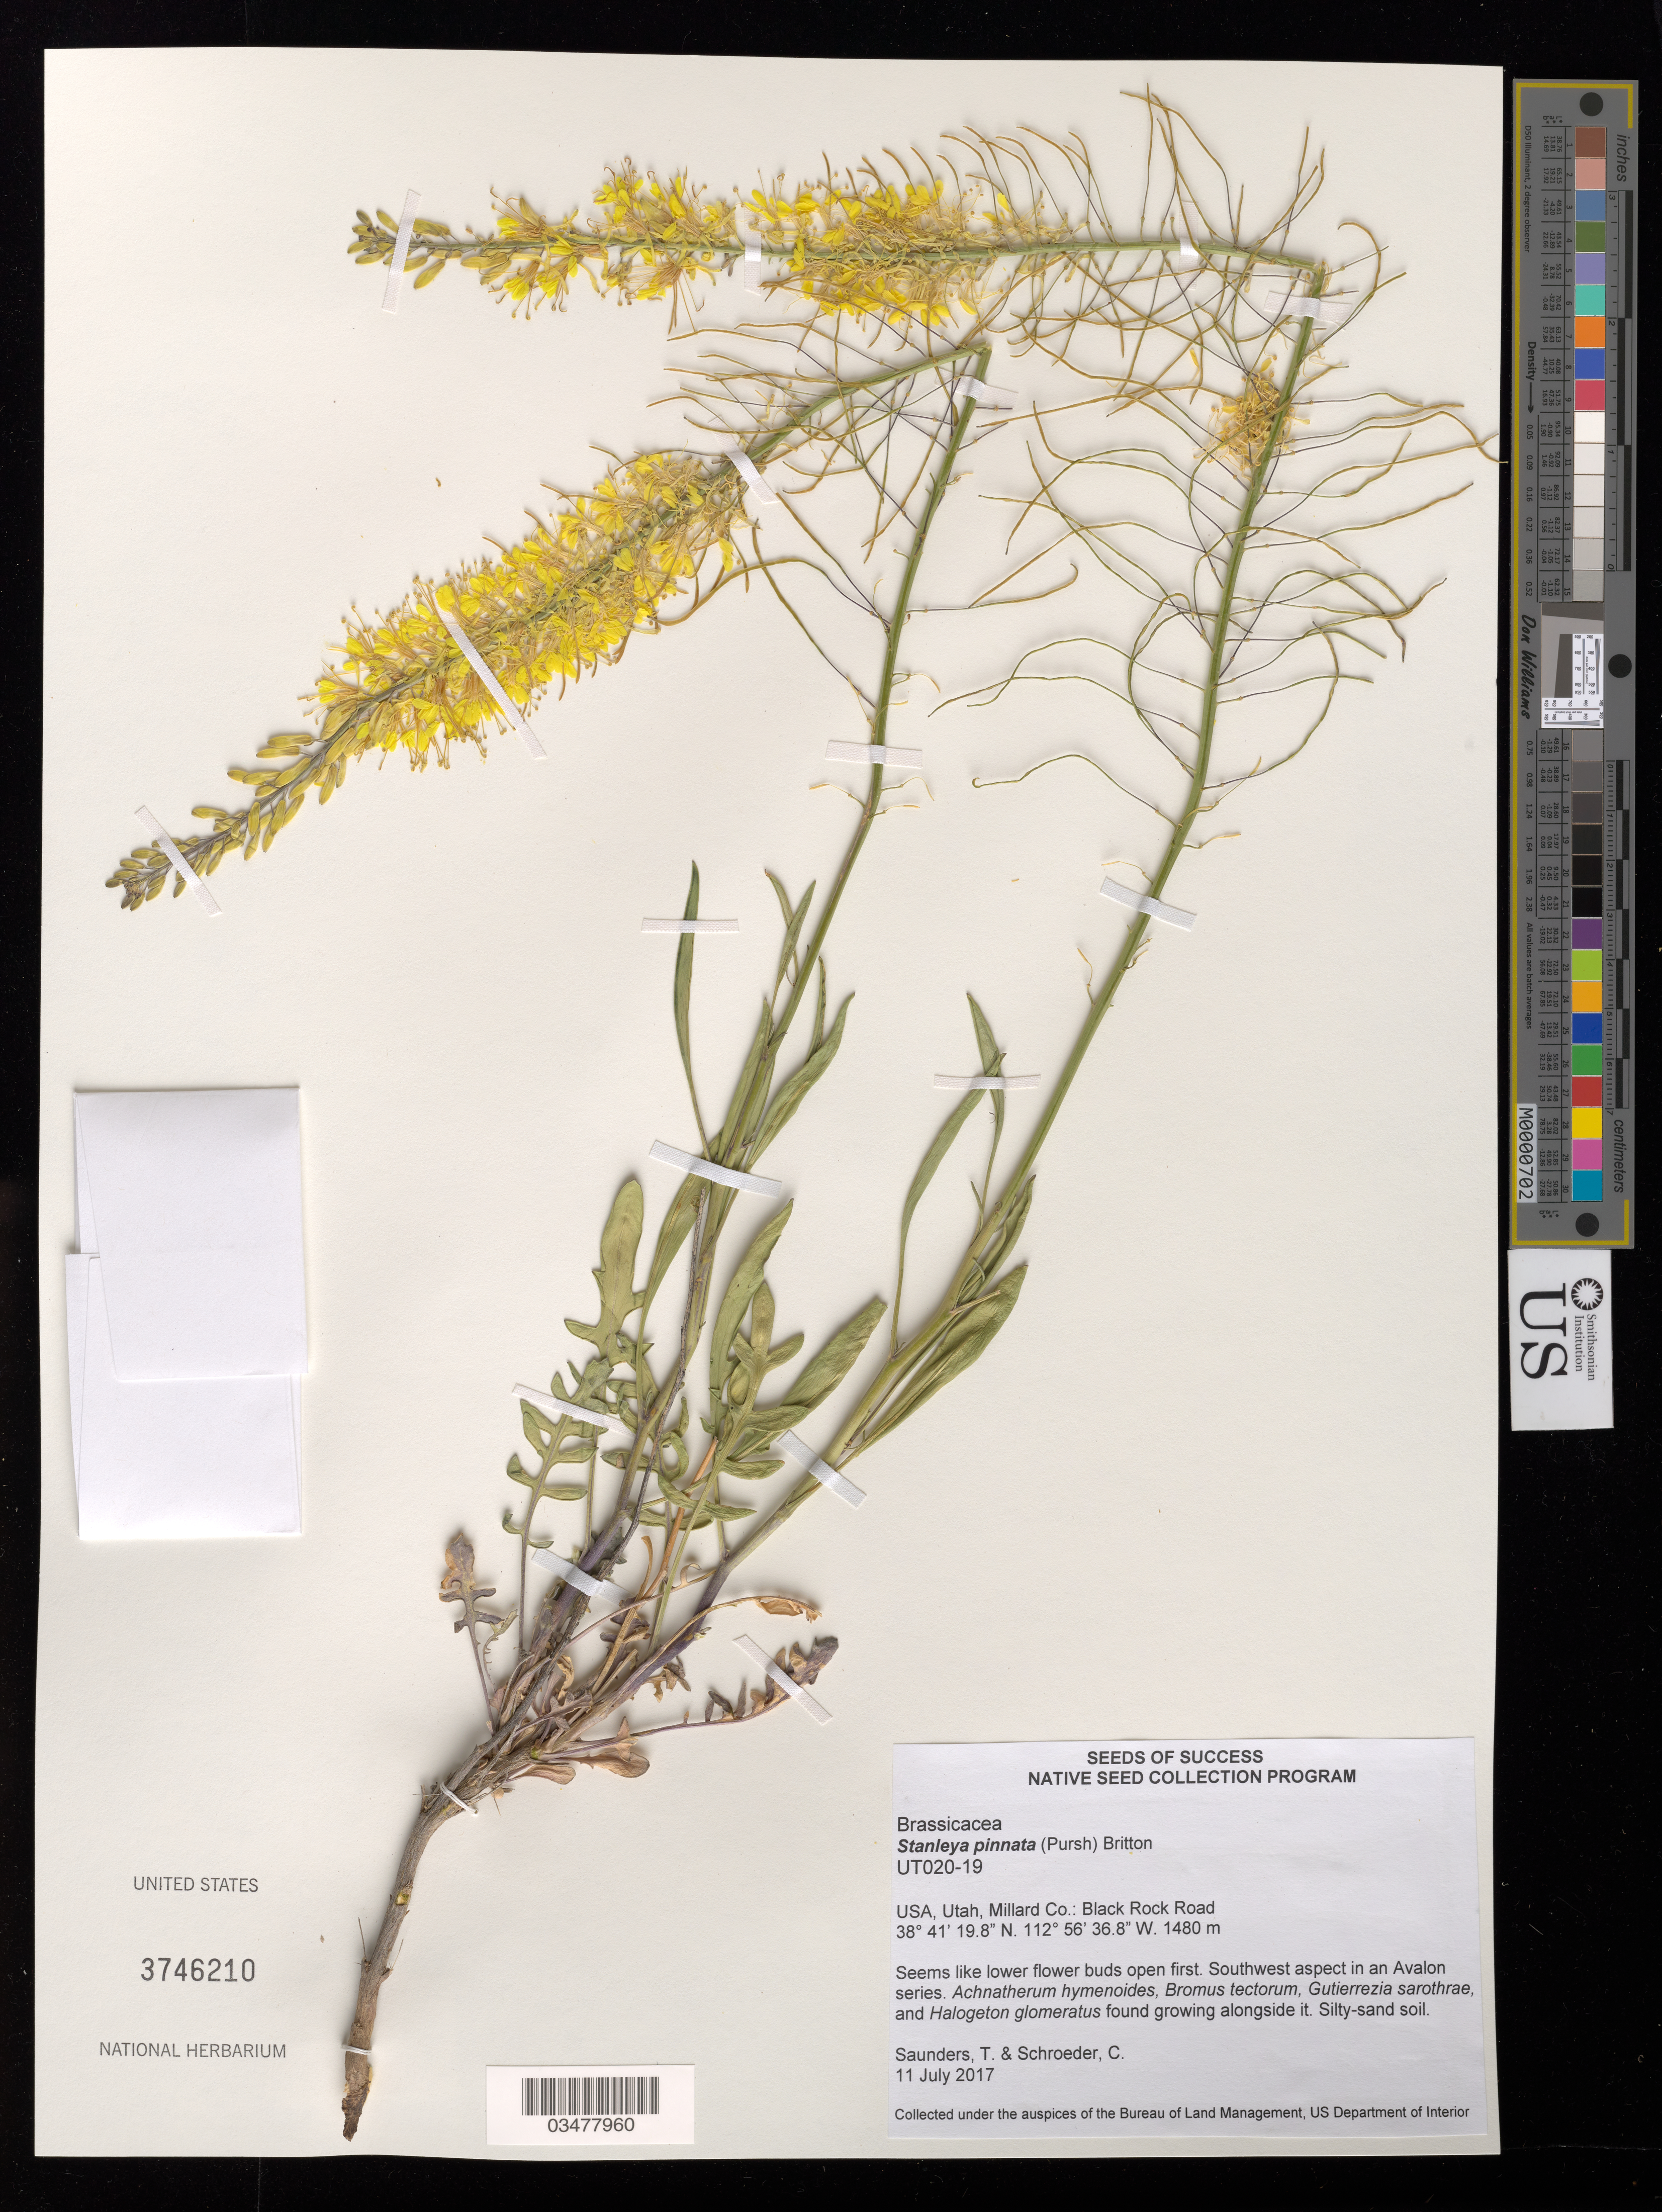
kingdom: Plantae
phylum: Tracheophyta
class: Magnoliopsida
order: Brassicales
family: Brassicaceae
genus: Stanleya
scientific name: Stanleya pinnata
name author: (Pursh) Britton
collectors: T. Saunders & C. Schroeder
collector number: UT020-19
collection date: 2017-05-30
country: United States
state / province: Utah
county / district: Millard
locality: BLM, Black Rock Road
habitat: Silty-sand soil. With Gutierrezia sarothrae, Halogeton glomeratus, Bromus tectorum, etc.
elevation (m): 1480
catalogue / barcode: US 3746210